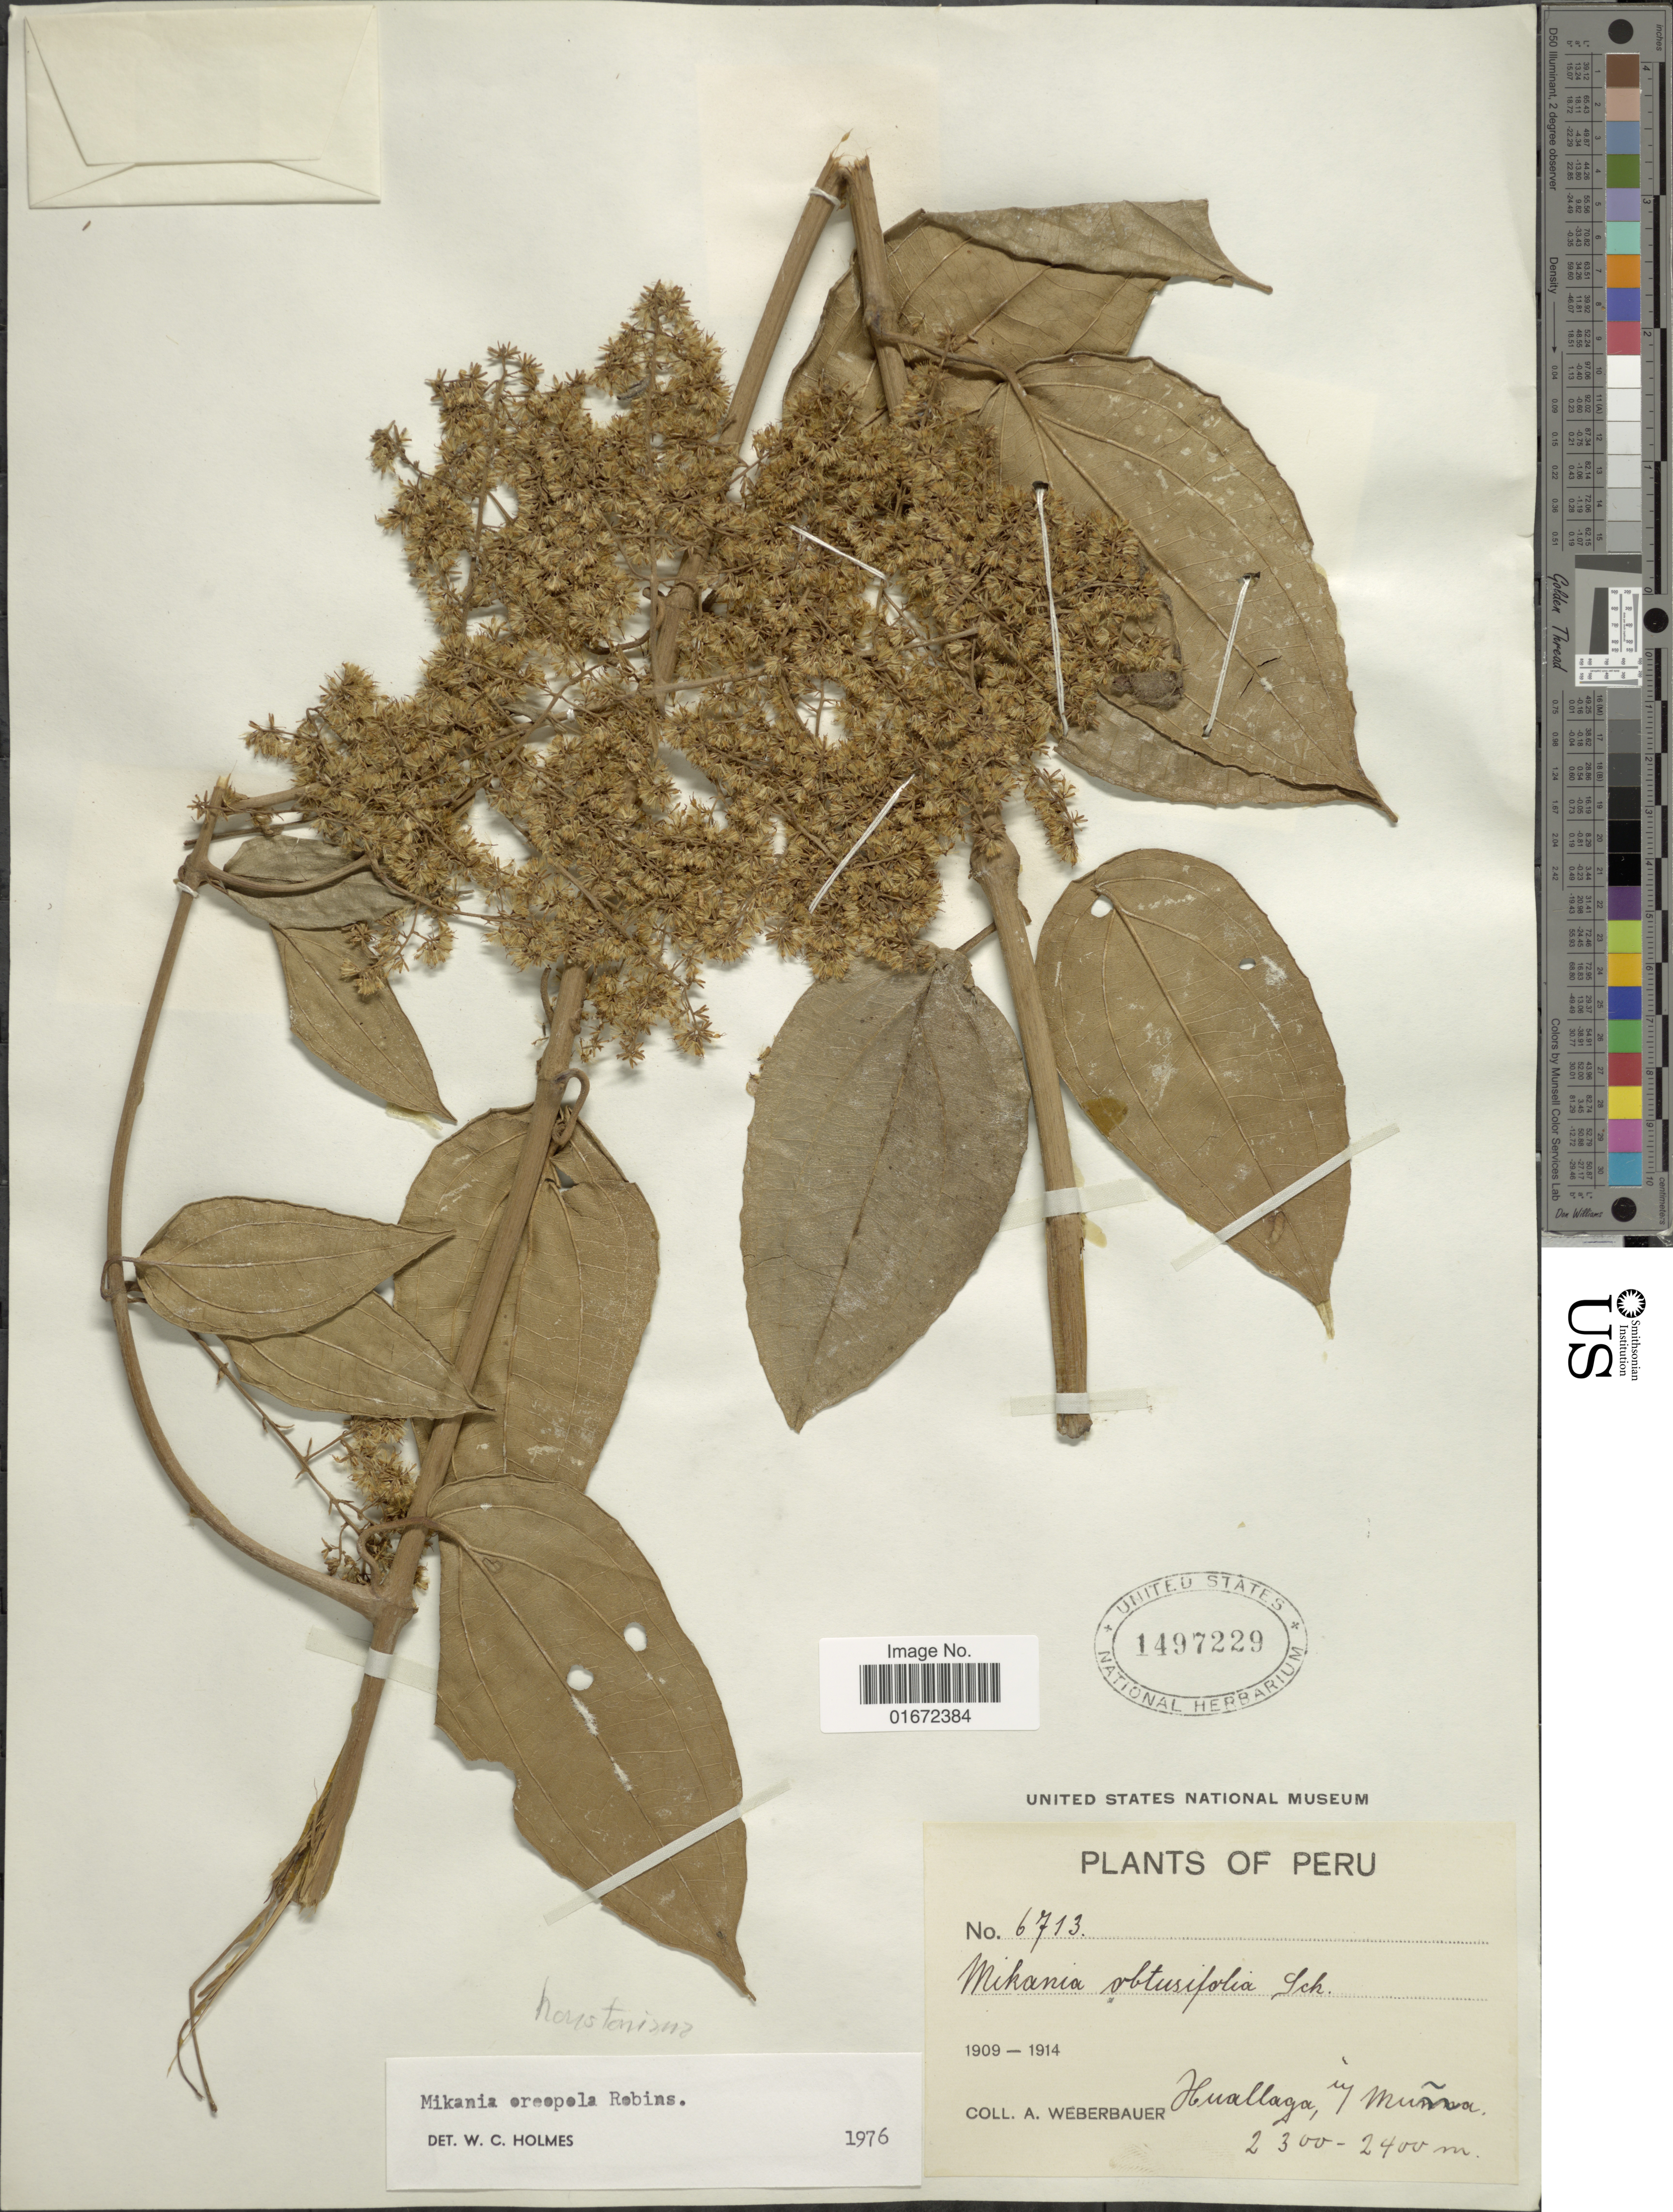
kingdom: Plantae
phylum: Tracheophyta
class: Magnoliopsida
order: Asterales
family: Asteraceae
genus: Mikania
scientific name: Mikania houstoniana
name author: (L.) B.L. Rob.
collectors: A. Weberbauer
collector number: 6713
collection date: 1909/1914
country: Peru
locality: Huallaga, in Muña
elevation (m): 2300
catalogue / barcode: US 1497229